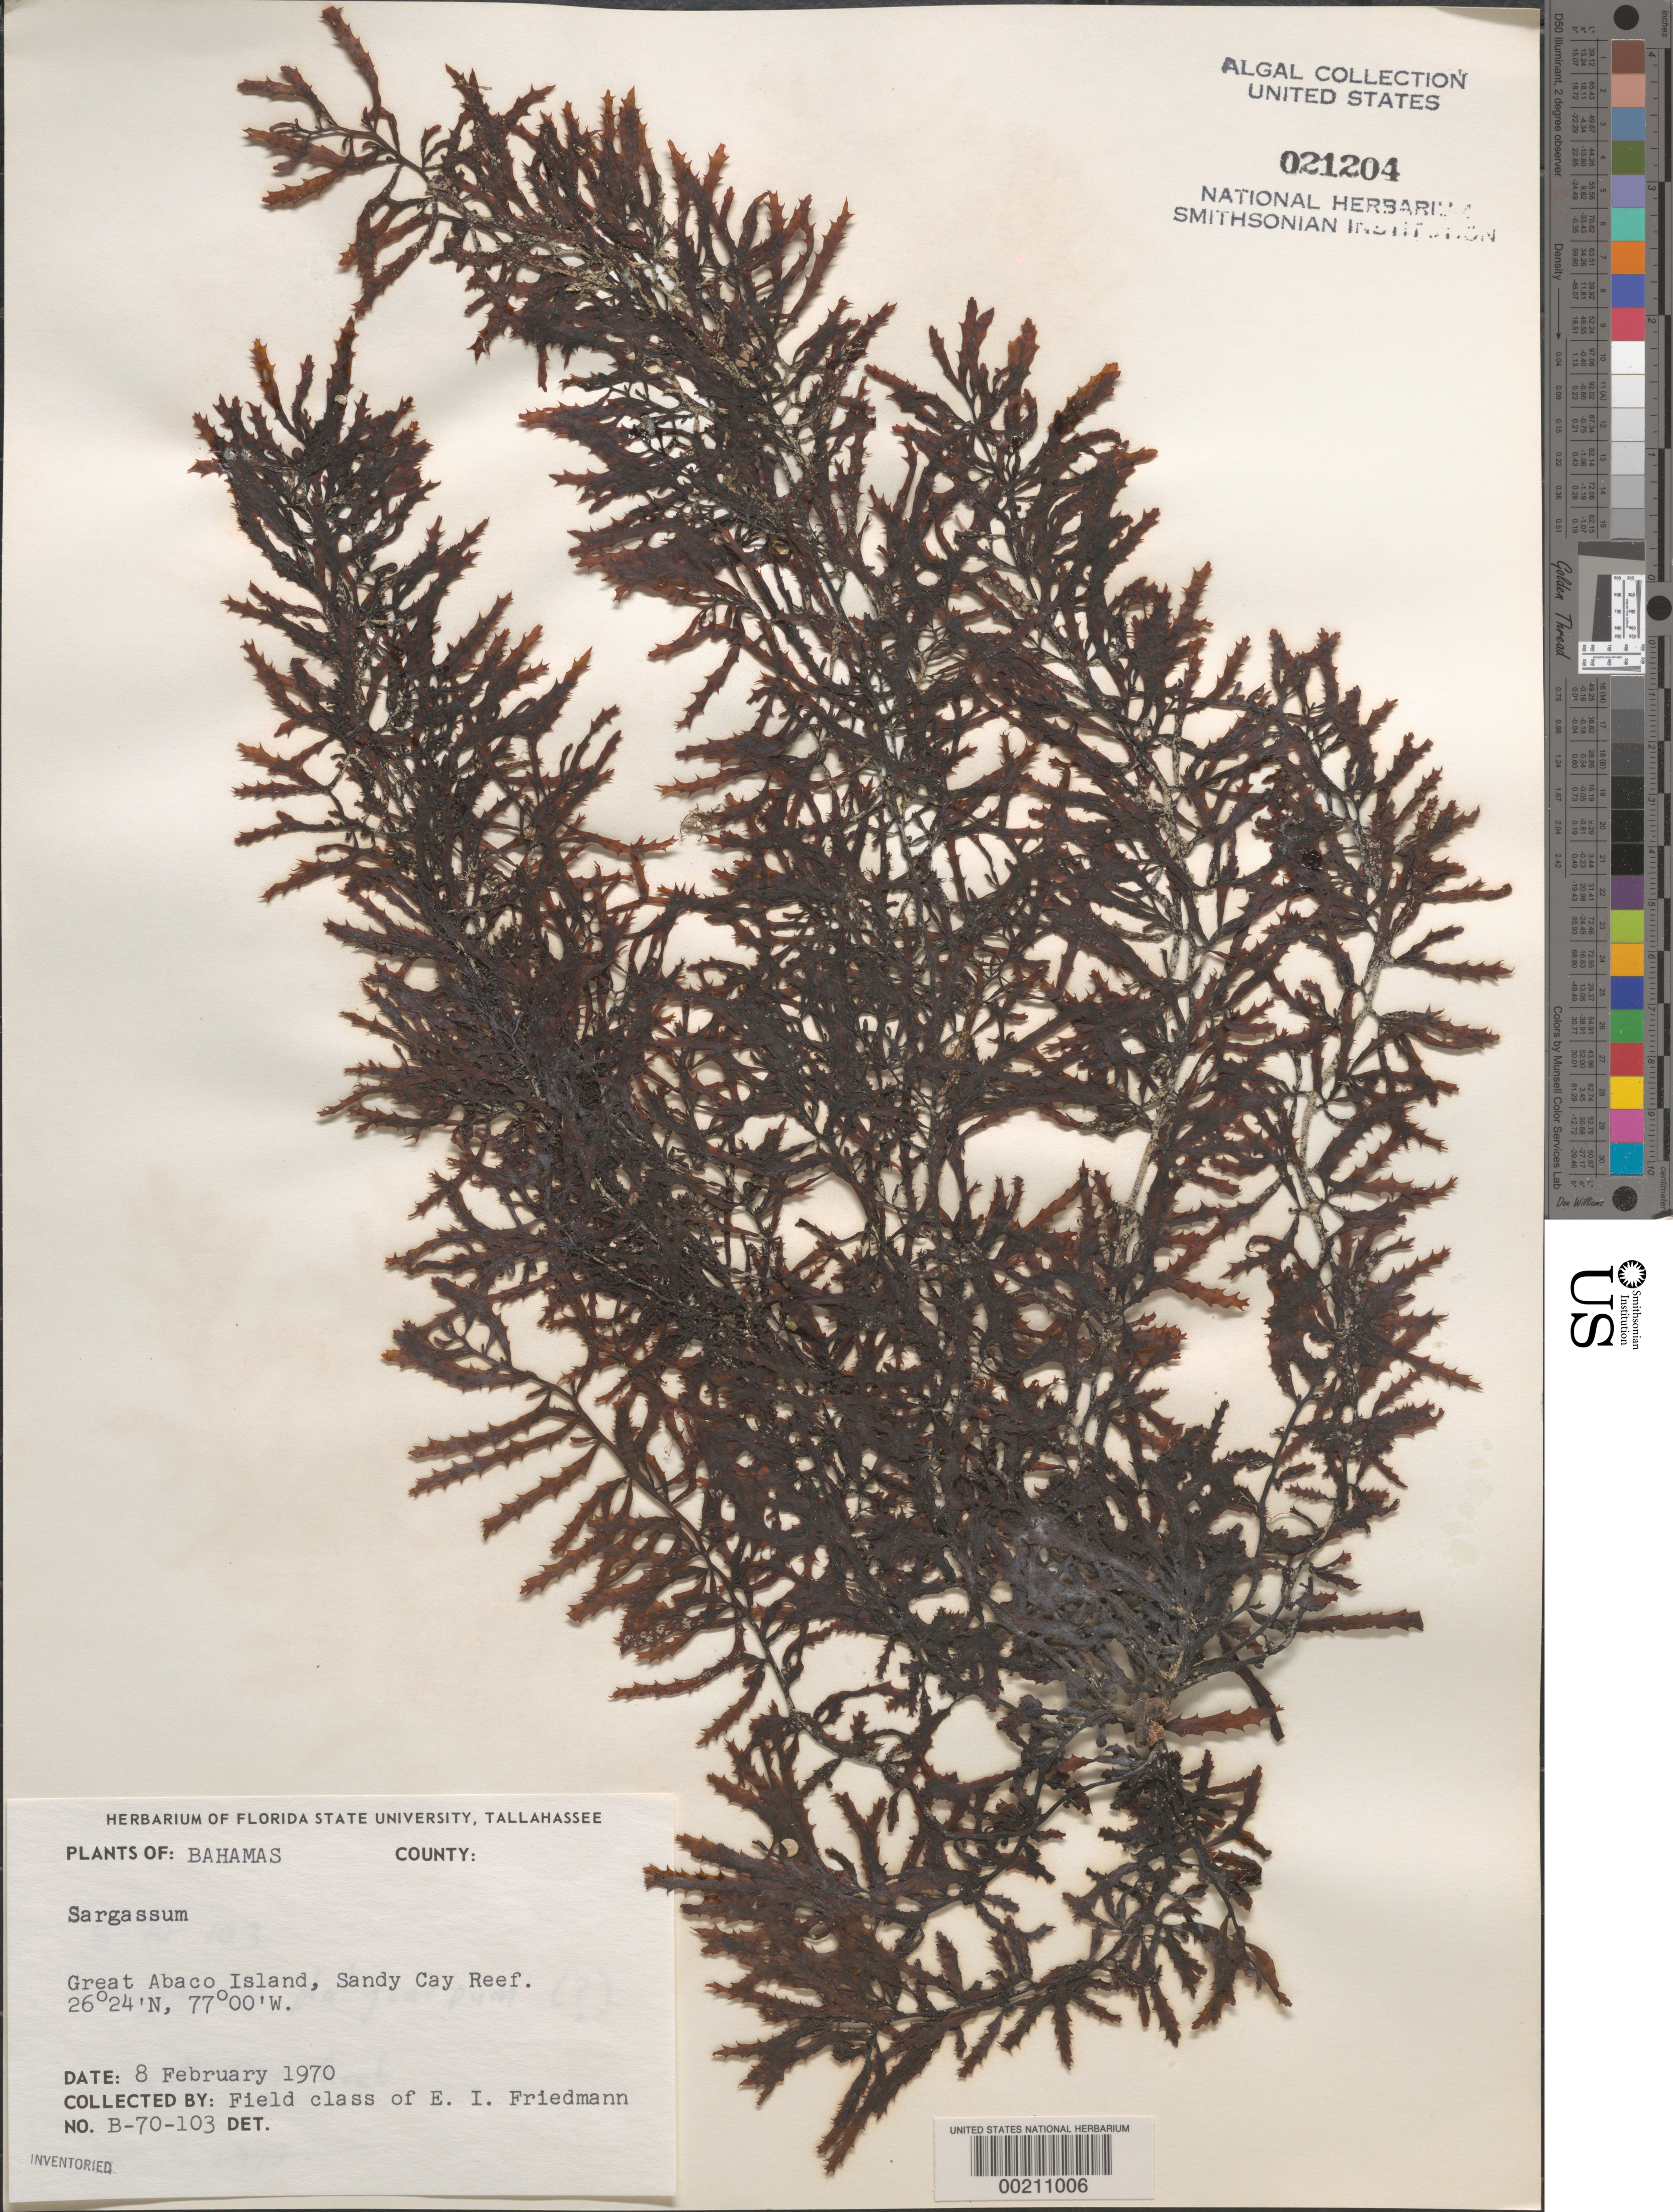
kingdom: Chromista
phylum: Ochrophyta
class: Phaeophyceae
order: Fucales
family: Sargassaceae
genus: Sargassum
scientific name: Sargassum sp.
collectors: E. Friedmann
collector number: B-70-103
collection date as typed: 08 Feb 1970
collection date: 1970-02-08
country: Bahamas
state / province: Abaco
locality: Sandy cay reef, great abaco island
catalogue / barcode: US 21204